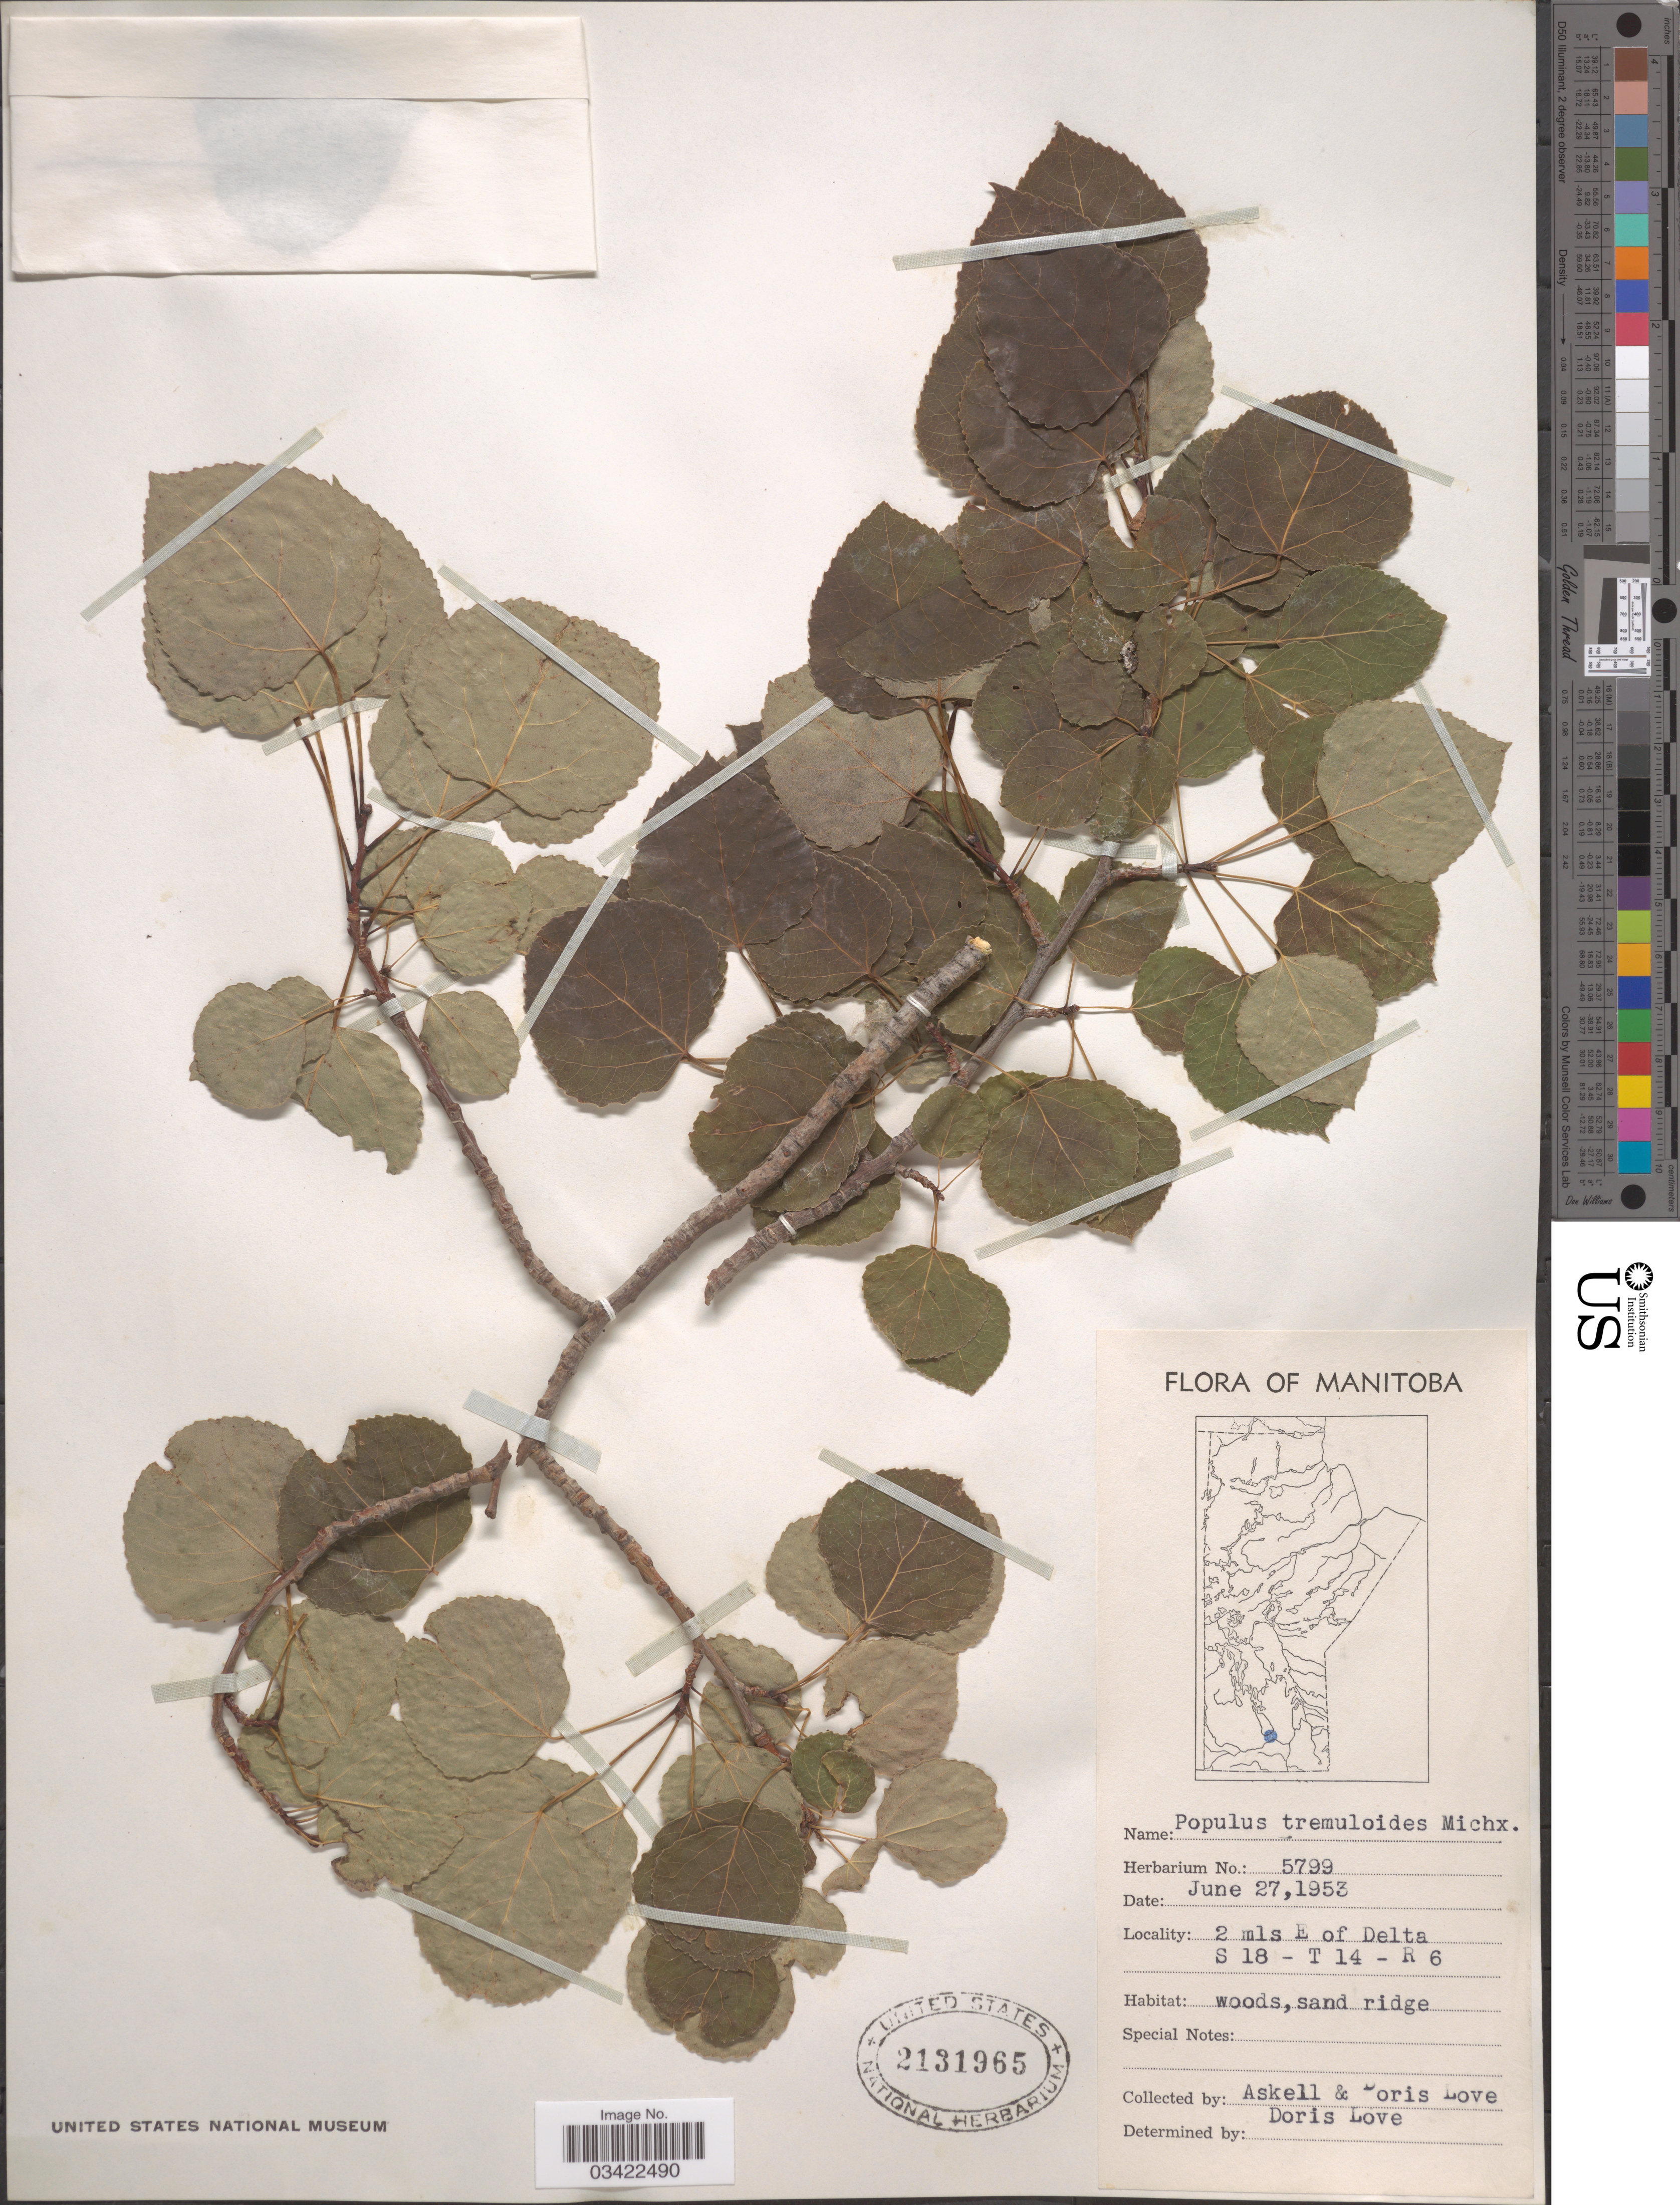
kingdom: Plantae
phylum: Tracheophyta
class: Magnoliopsida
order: Malpighiales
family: Salicaceae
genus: Populus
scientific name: Populus tremuloides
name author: Michx.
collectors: Á. Löve & D. Löve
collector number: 5799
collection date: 1953-06-27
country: Canada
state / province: Manitoba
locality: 2 mls E of Delta. S 18 - T 14 - R 6.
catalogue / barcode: US 2131965